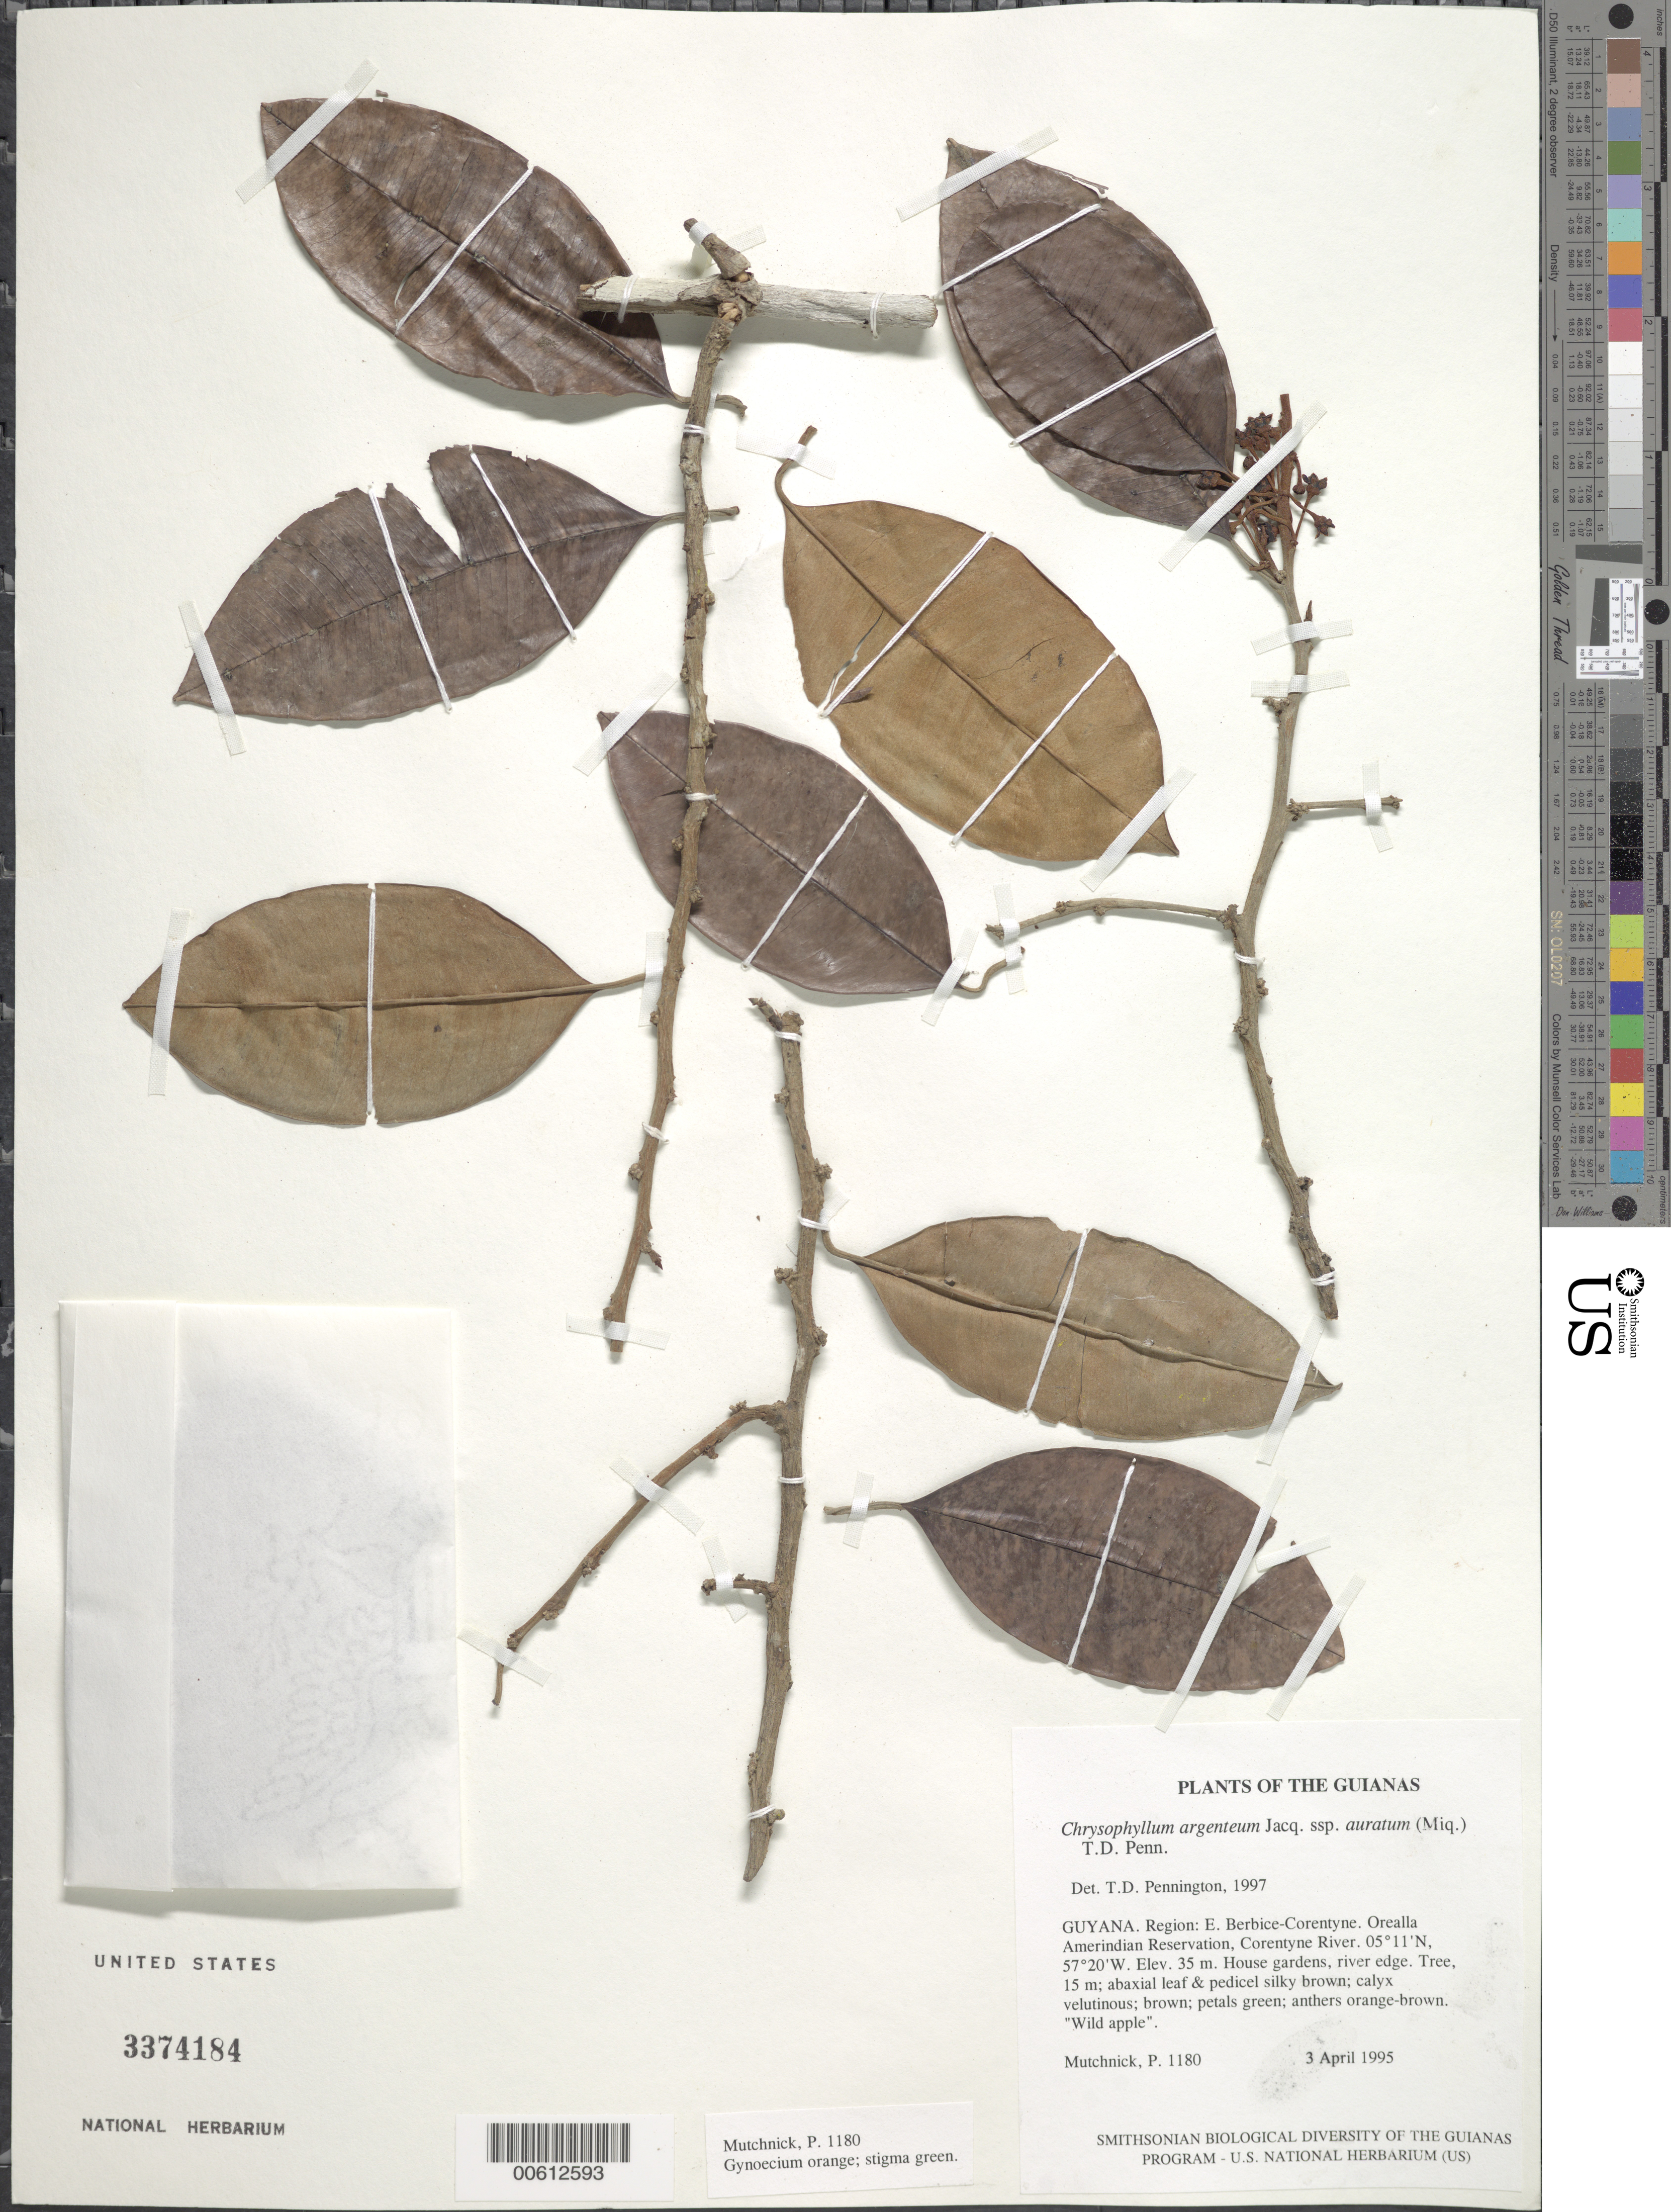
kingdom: Plantae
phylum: Tracheophyta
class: Magnoliopsida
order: Ericales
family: Sapotaceae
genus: Chrysophyllum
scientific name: Chrysophyllum argenteum subsp. auratum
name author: (Miq.) T.D. Penn.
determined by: Pennington, T. D., (K)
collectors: P. Mutchnick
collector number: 1180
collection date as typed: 3 April 1995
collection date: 1995-04-03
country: Guyana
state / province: E. Berbice-Corentyne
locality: Orealla Amerindian Reservation, Corentyne River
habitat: House gardens, river edge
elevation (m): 35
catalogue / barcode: US 3374184